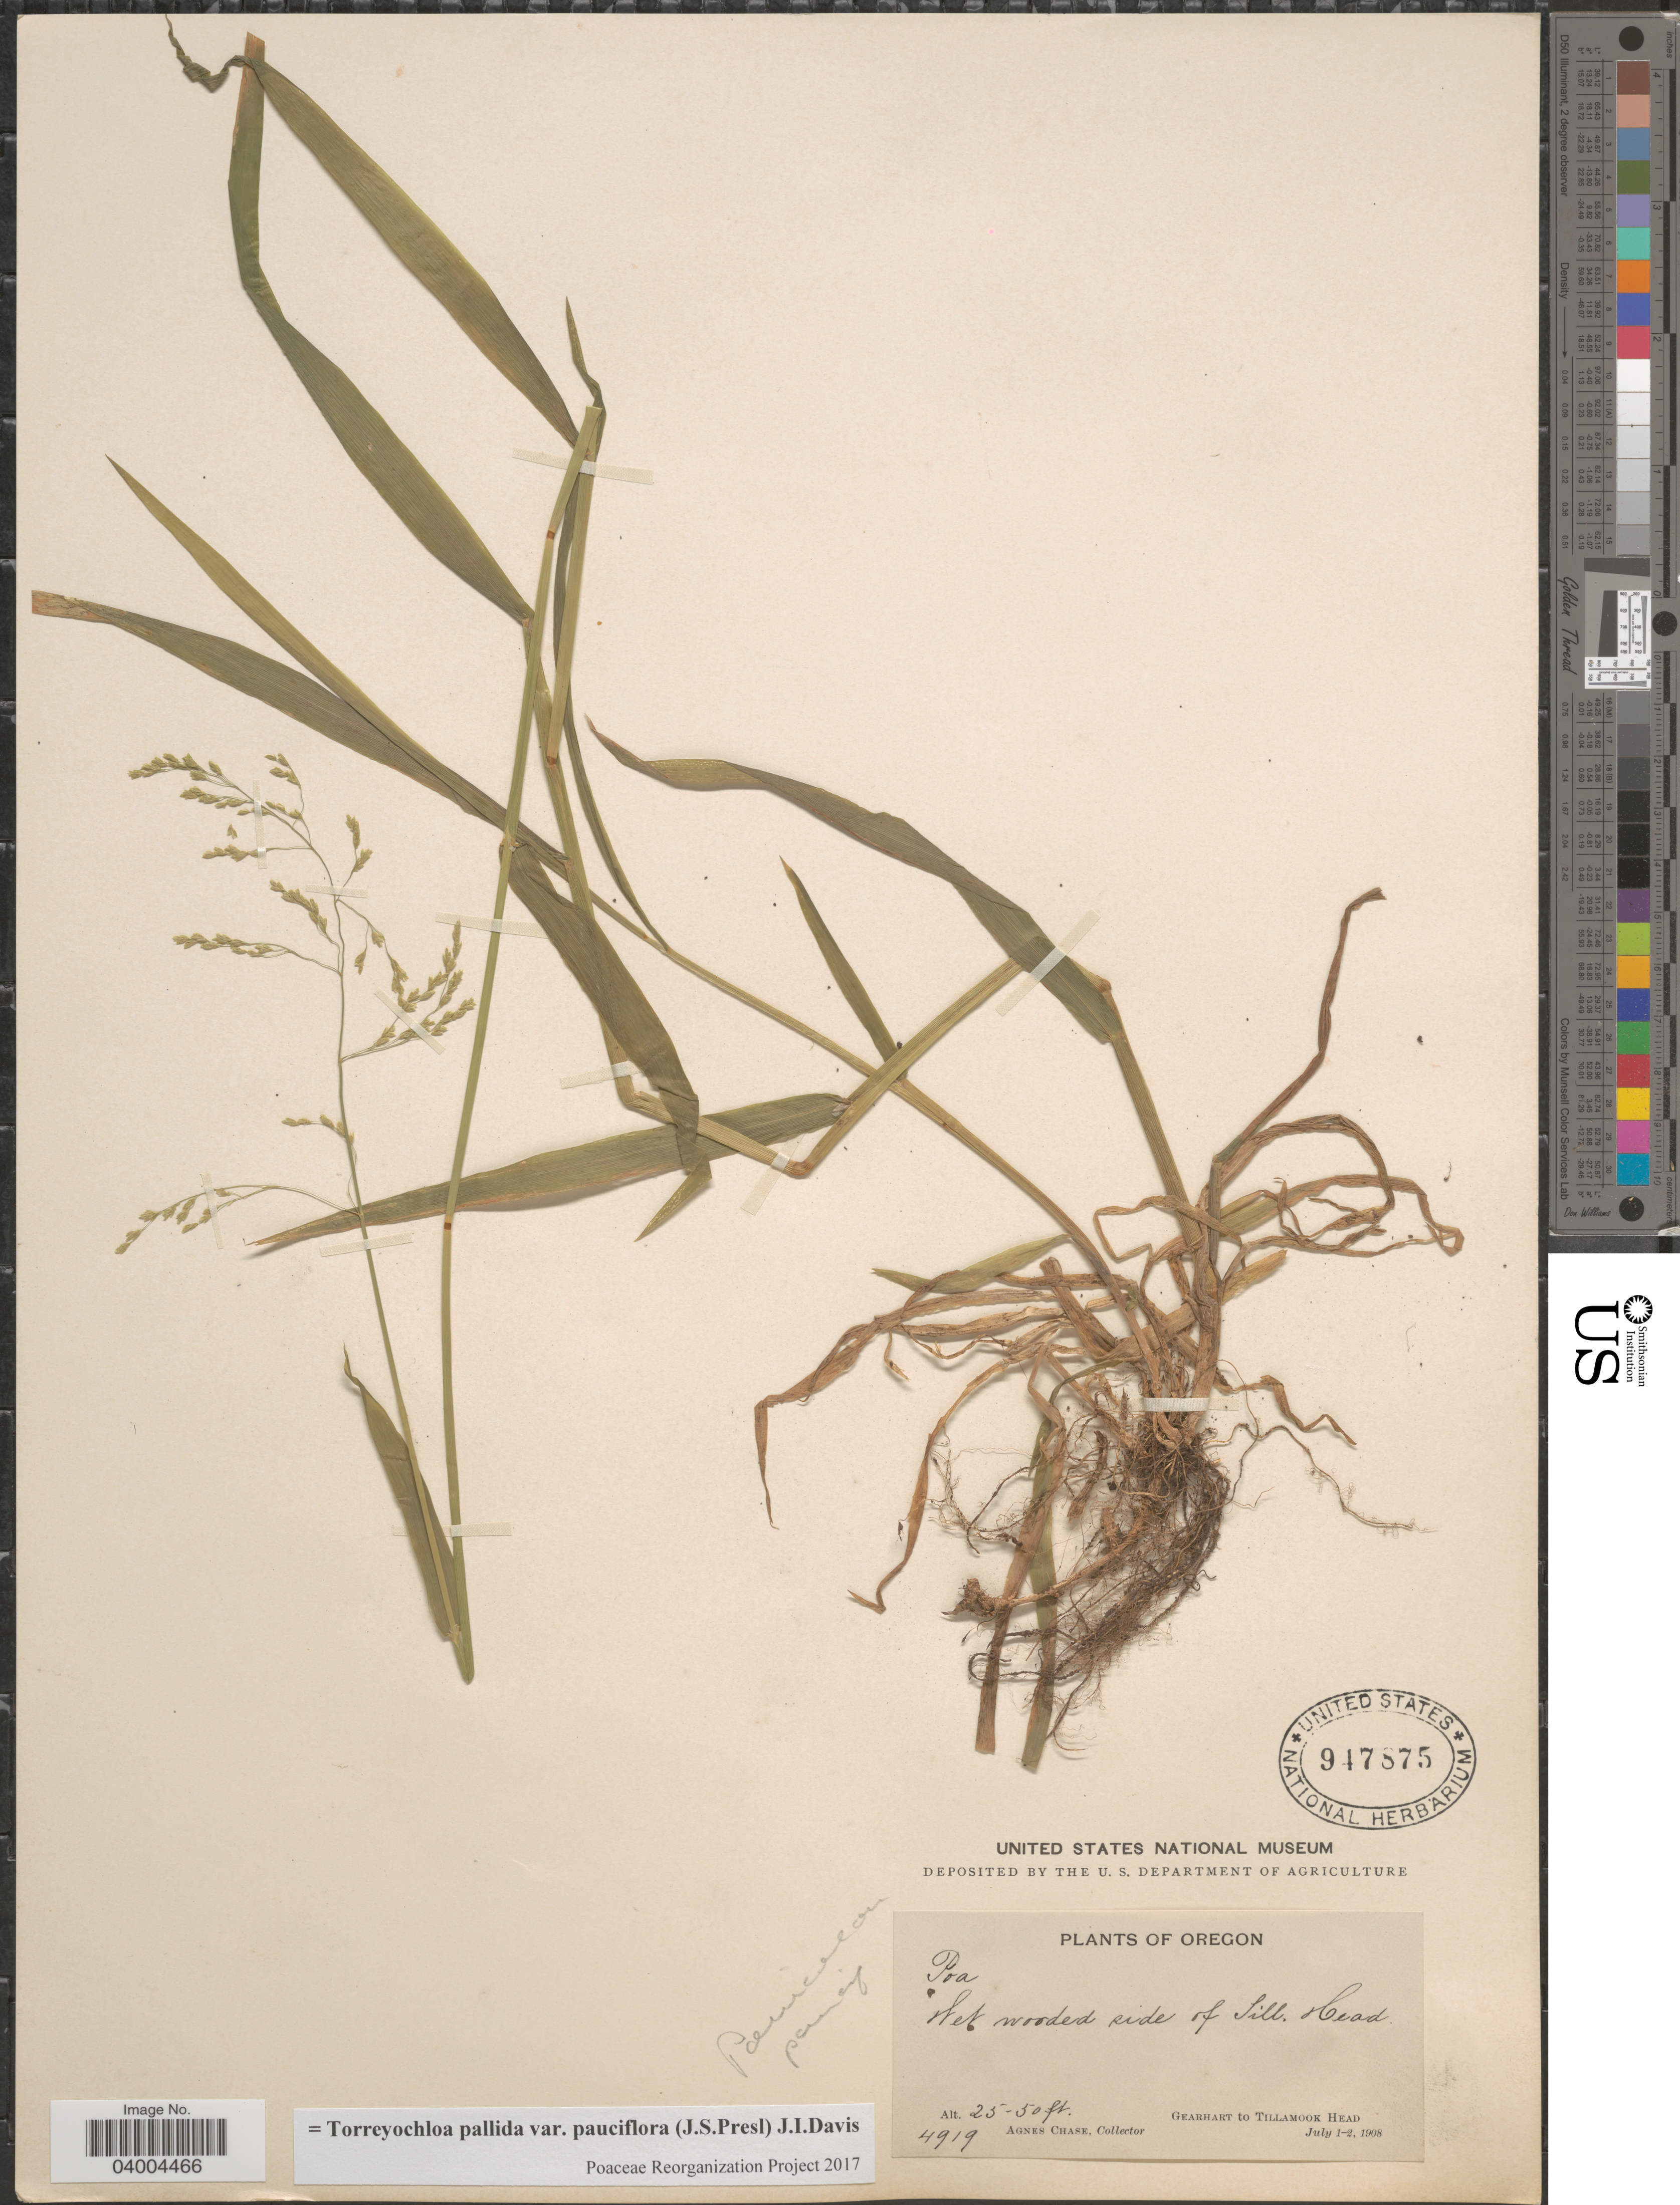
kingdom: Plantae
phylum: Tracheophyta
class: Liliopsida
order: Poales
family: Poaceae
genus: Torreyochloa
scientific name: Torreyochloa pallida var. pauciflora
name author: (J. Presl) J.I. Davis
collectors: A. Chase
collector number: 4919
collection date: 1908-07-01/1908-07-02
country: United States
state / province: Oregon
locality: Wet wooded side of Till. Head. Gearhart to Tillamook Head.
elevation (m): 8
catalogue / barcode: US 947875